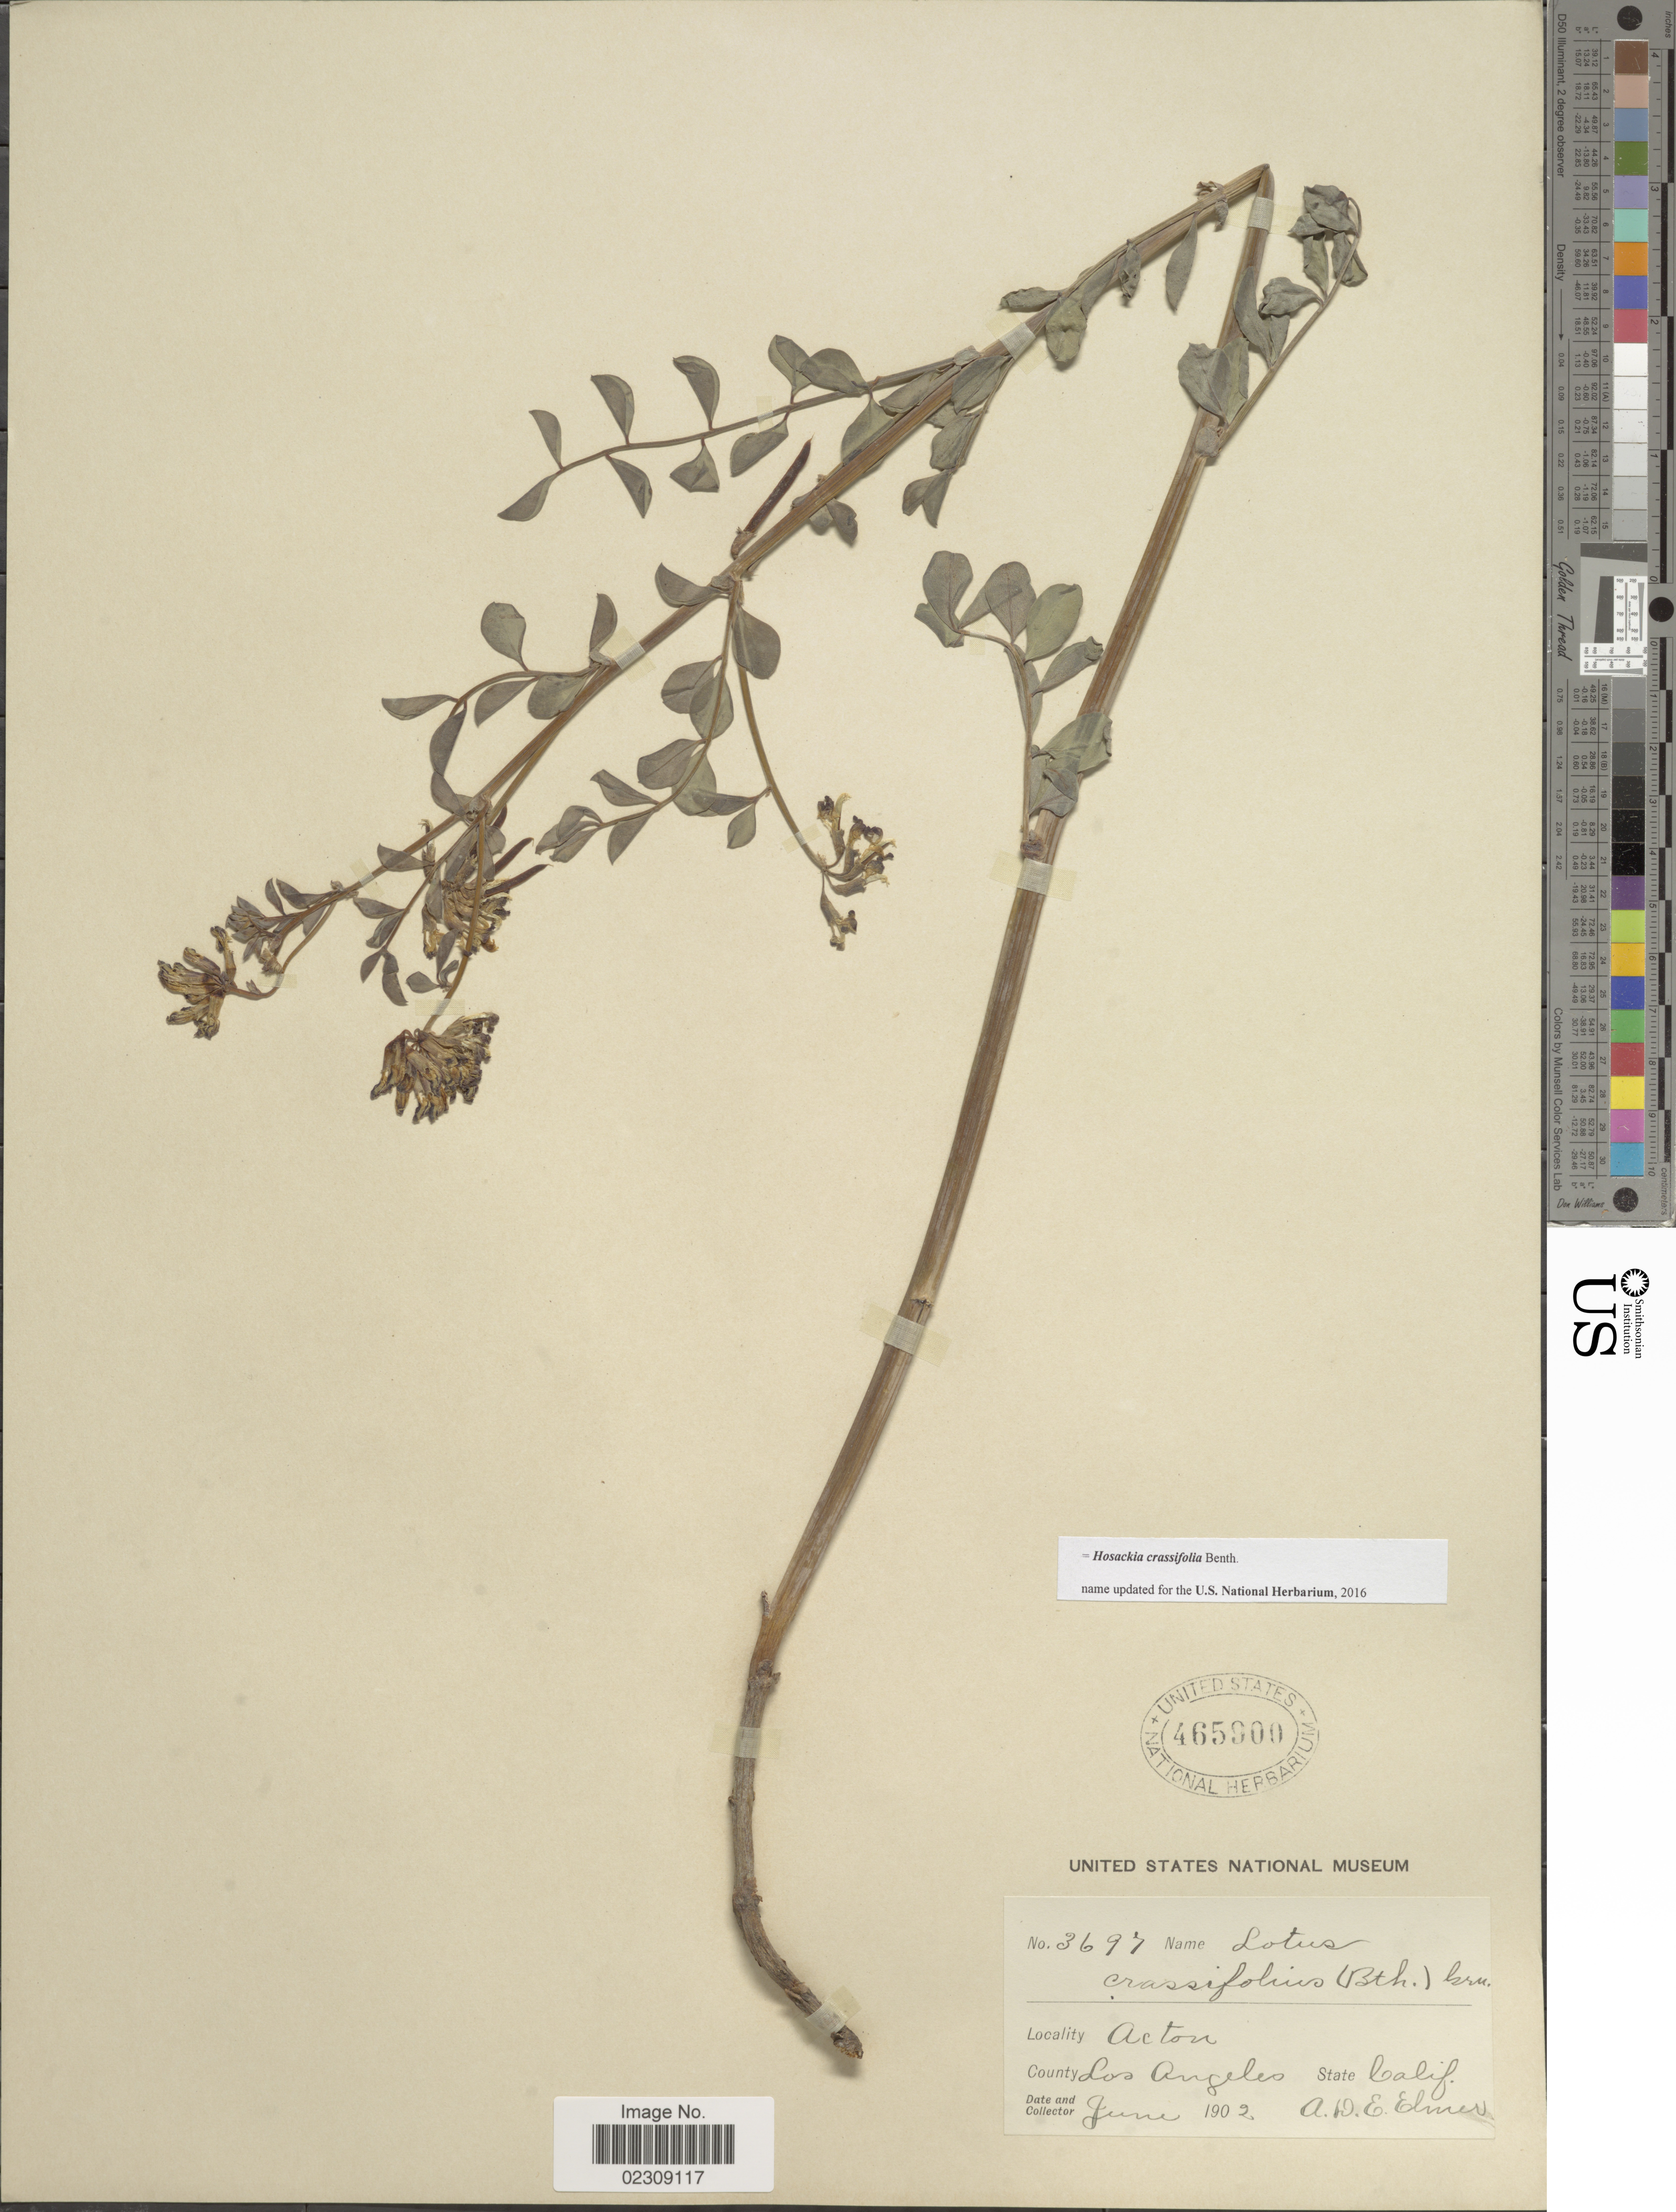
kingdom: Plantae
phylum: Tracheophyta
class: Magnoliopsida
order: Fabales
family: Fabaceae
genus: Hosackia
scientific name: Hosackia crassifolia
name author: Benth.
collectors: A. D. E. Elmer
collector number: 3697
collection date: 1902-06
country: United States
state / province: California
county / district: Los Angeles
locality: Acton. County Los Angeles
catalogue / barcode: US 465900